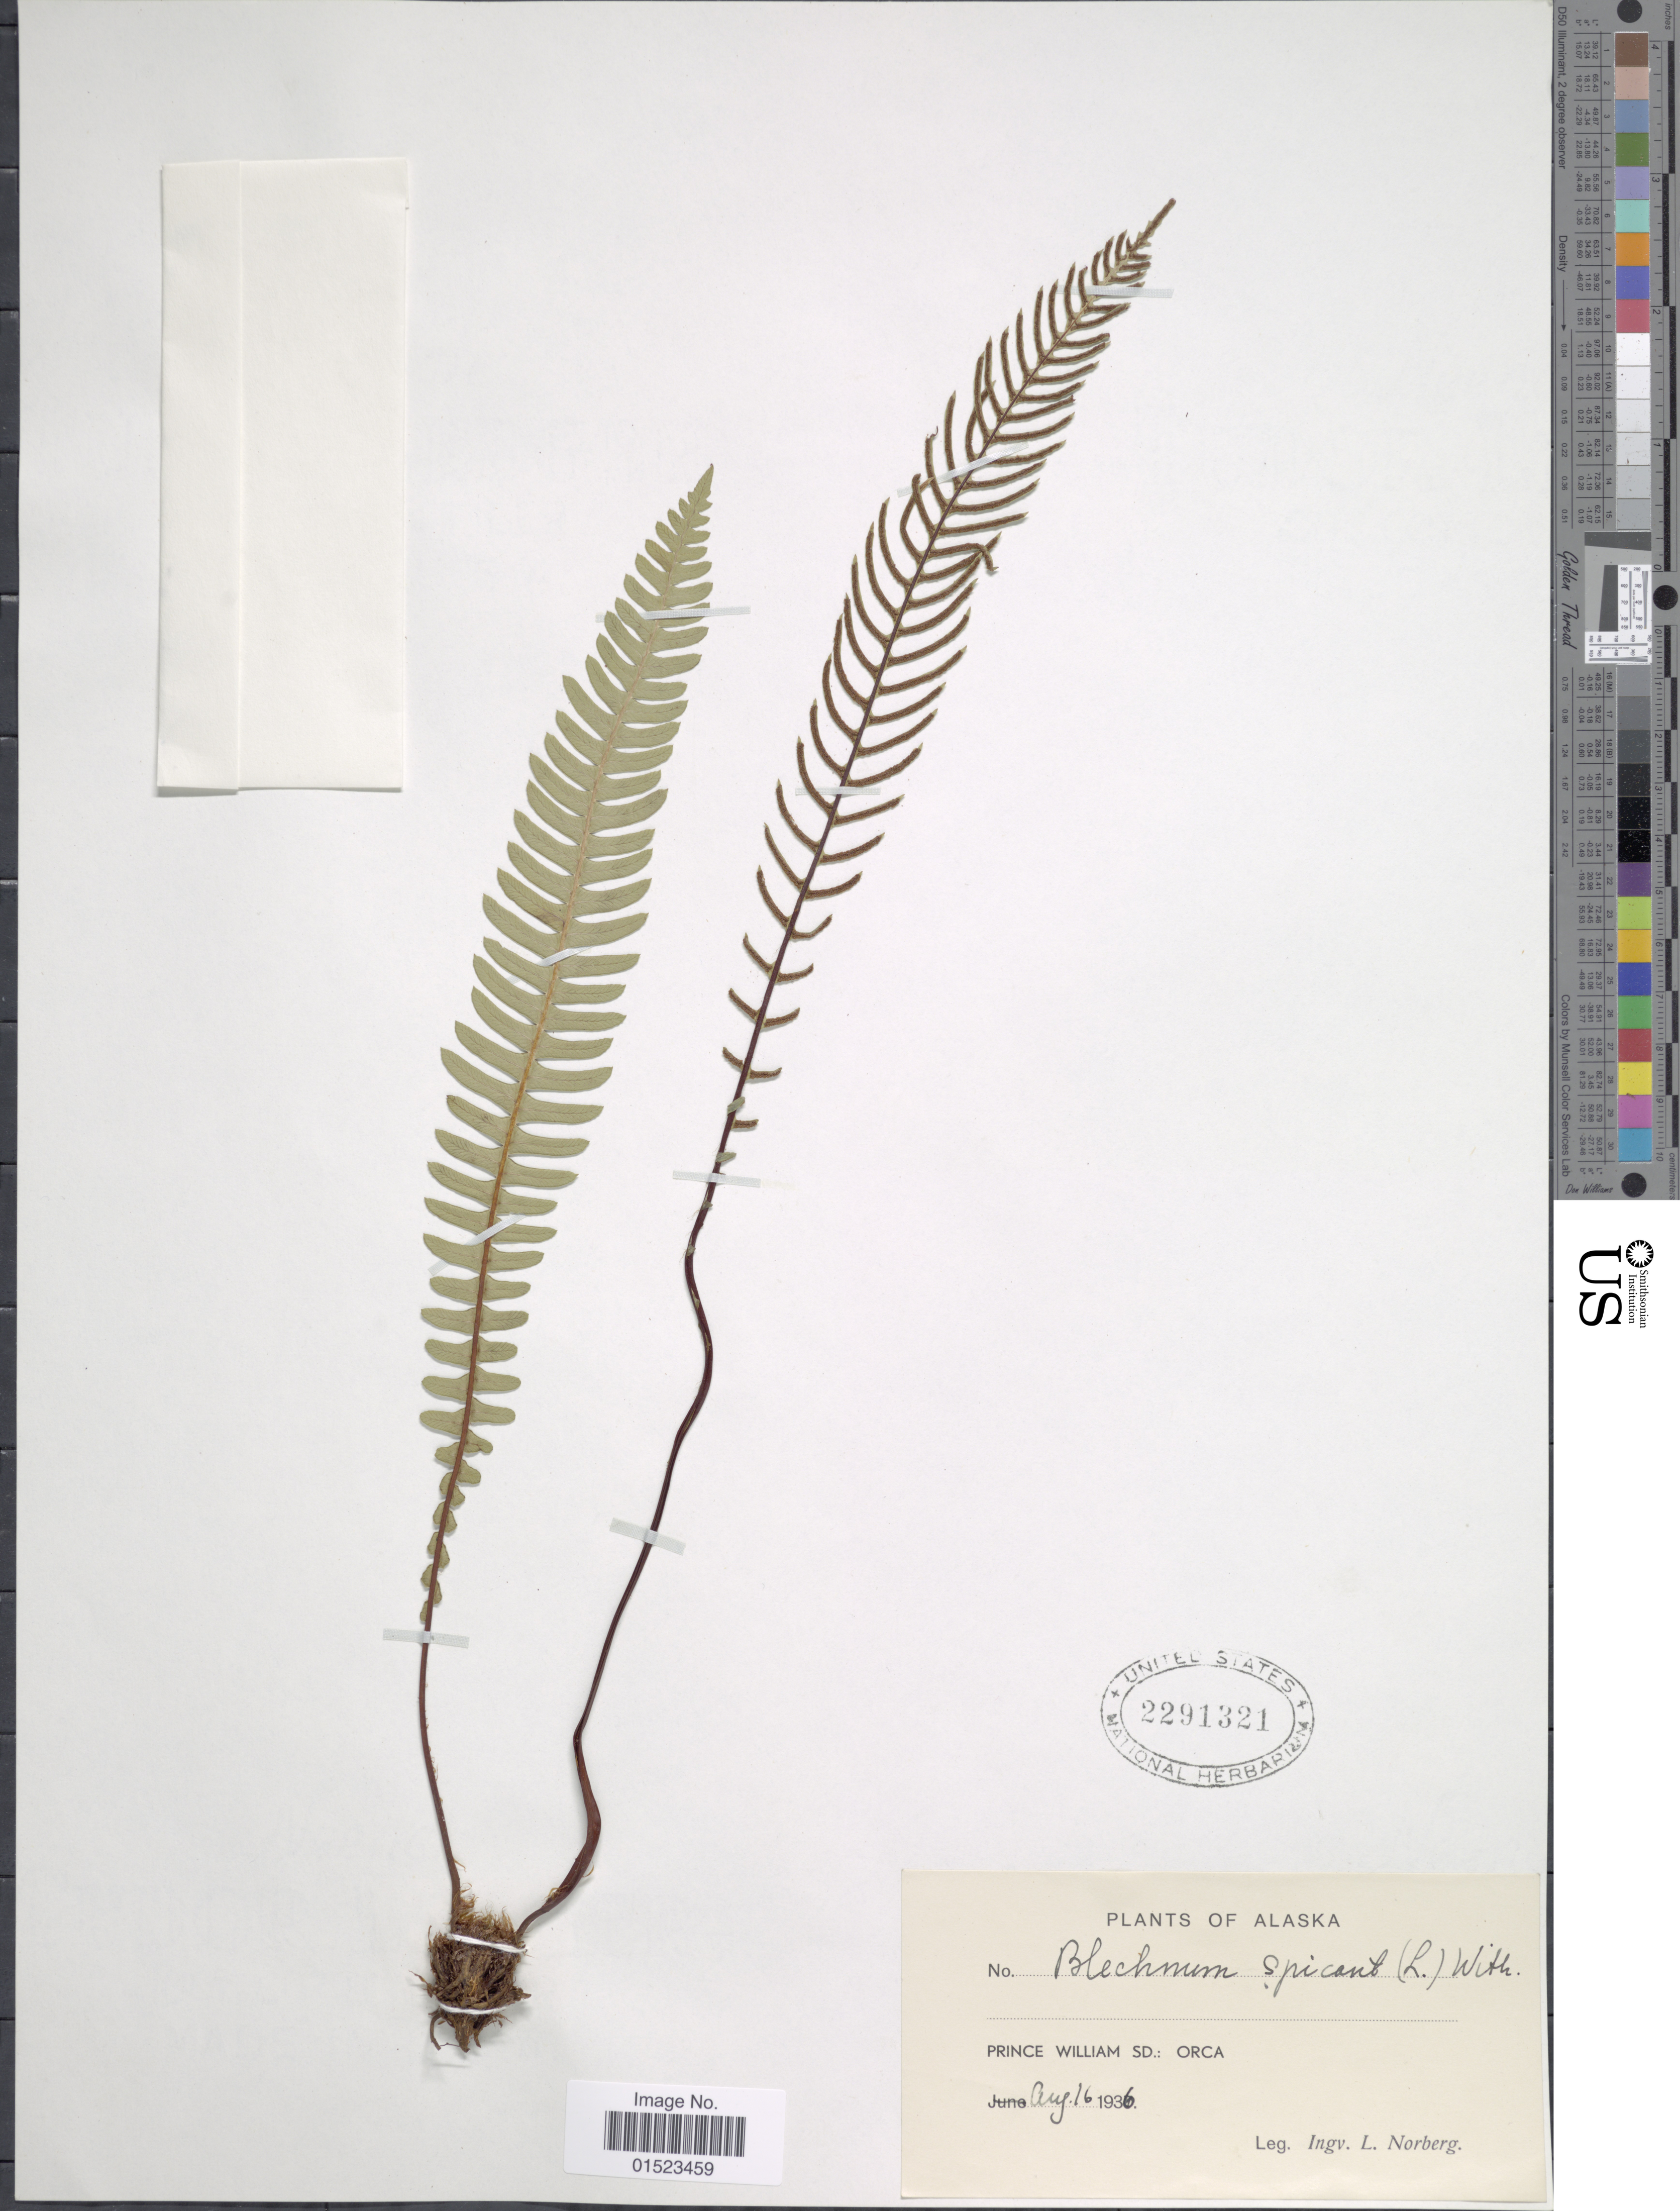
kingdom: Plantae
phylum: Tracheophyta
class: Polypodiopsida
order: Polypodiales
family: Blechnaceae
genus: Blechnum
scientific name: Blechnum spicant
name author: (L.) Sm.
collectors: I. Norberg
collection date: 1936-08-16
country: United States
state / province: Alaska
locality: Prince William SD: Orca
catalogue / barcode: US 2291321